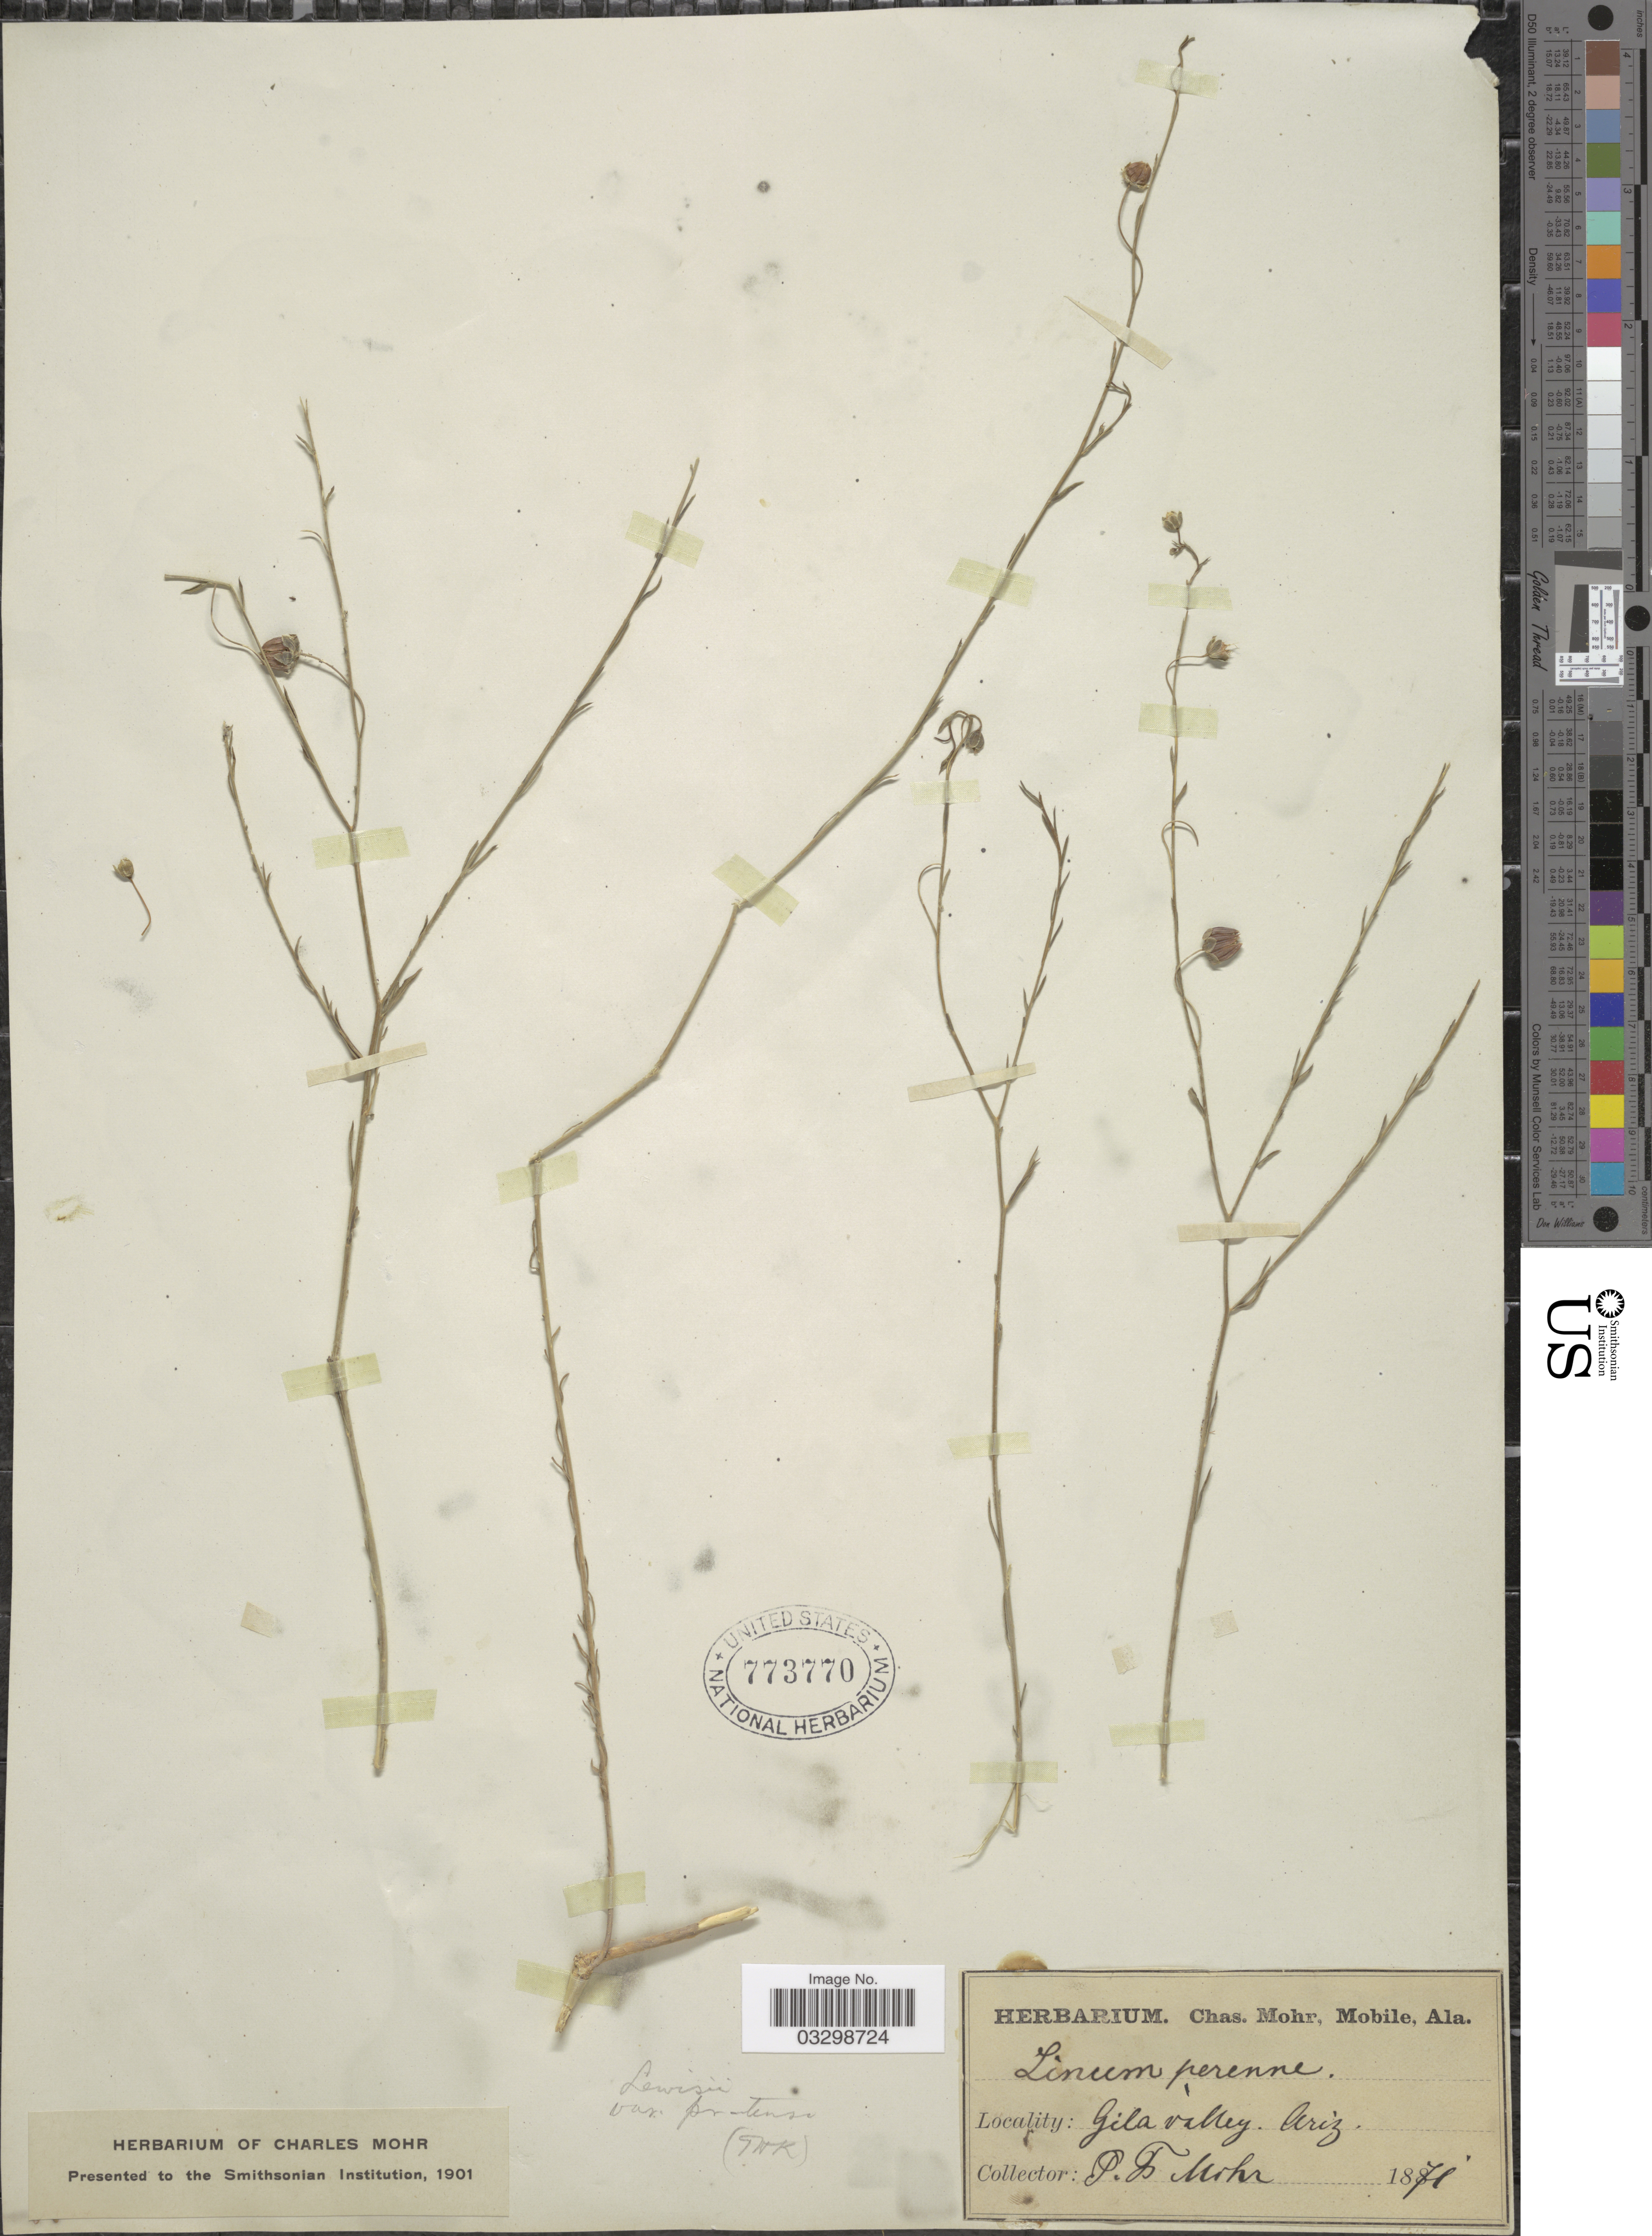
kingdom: Plantae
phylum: Tracheophyta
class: Magnoliopsida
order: Malpighiales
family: Linaceae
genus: Linum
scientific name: Linum lewisii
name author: Pursh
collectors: P. F. Mohr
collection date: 1871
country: United States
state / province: Arizona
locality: Gila Valley.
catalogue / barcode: US 773770